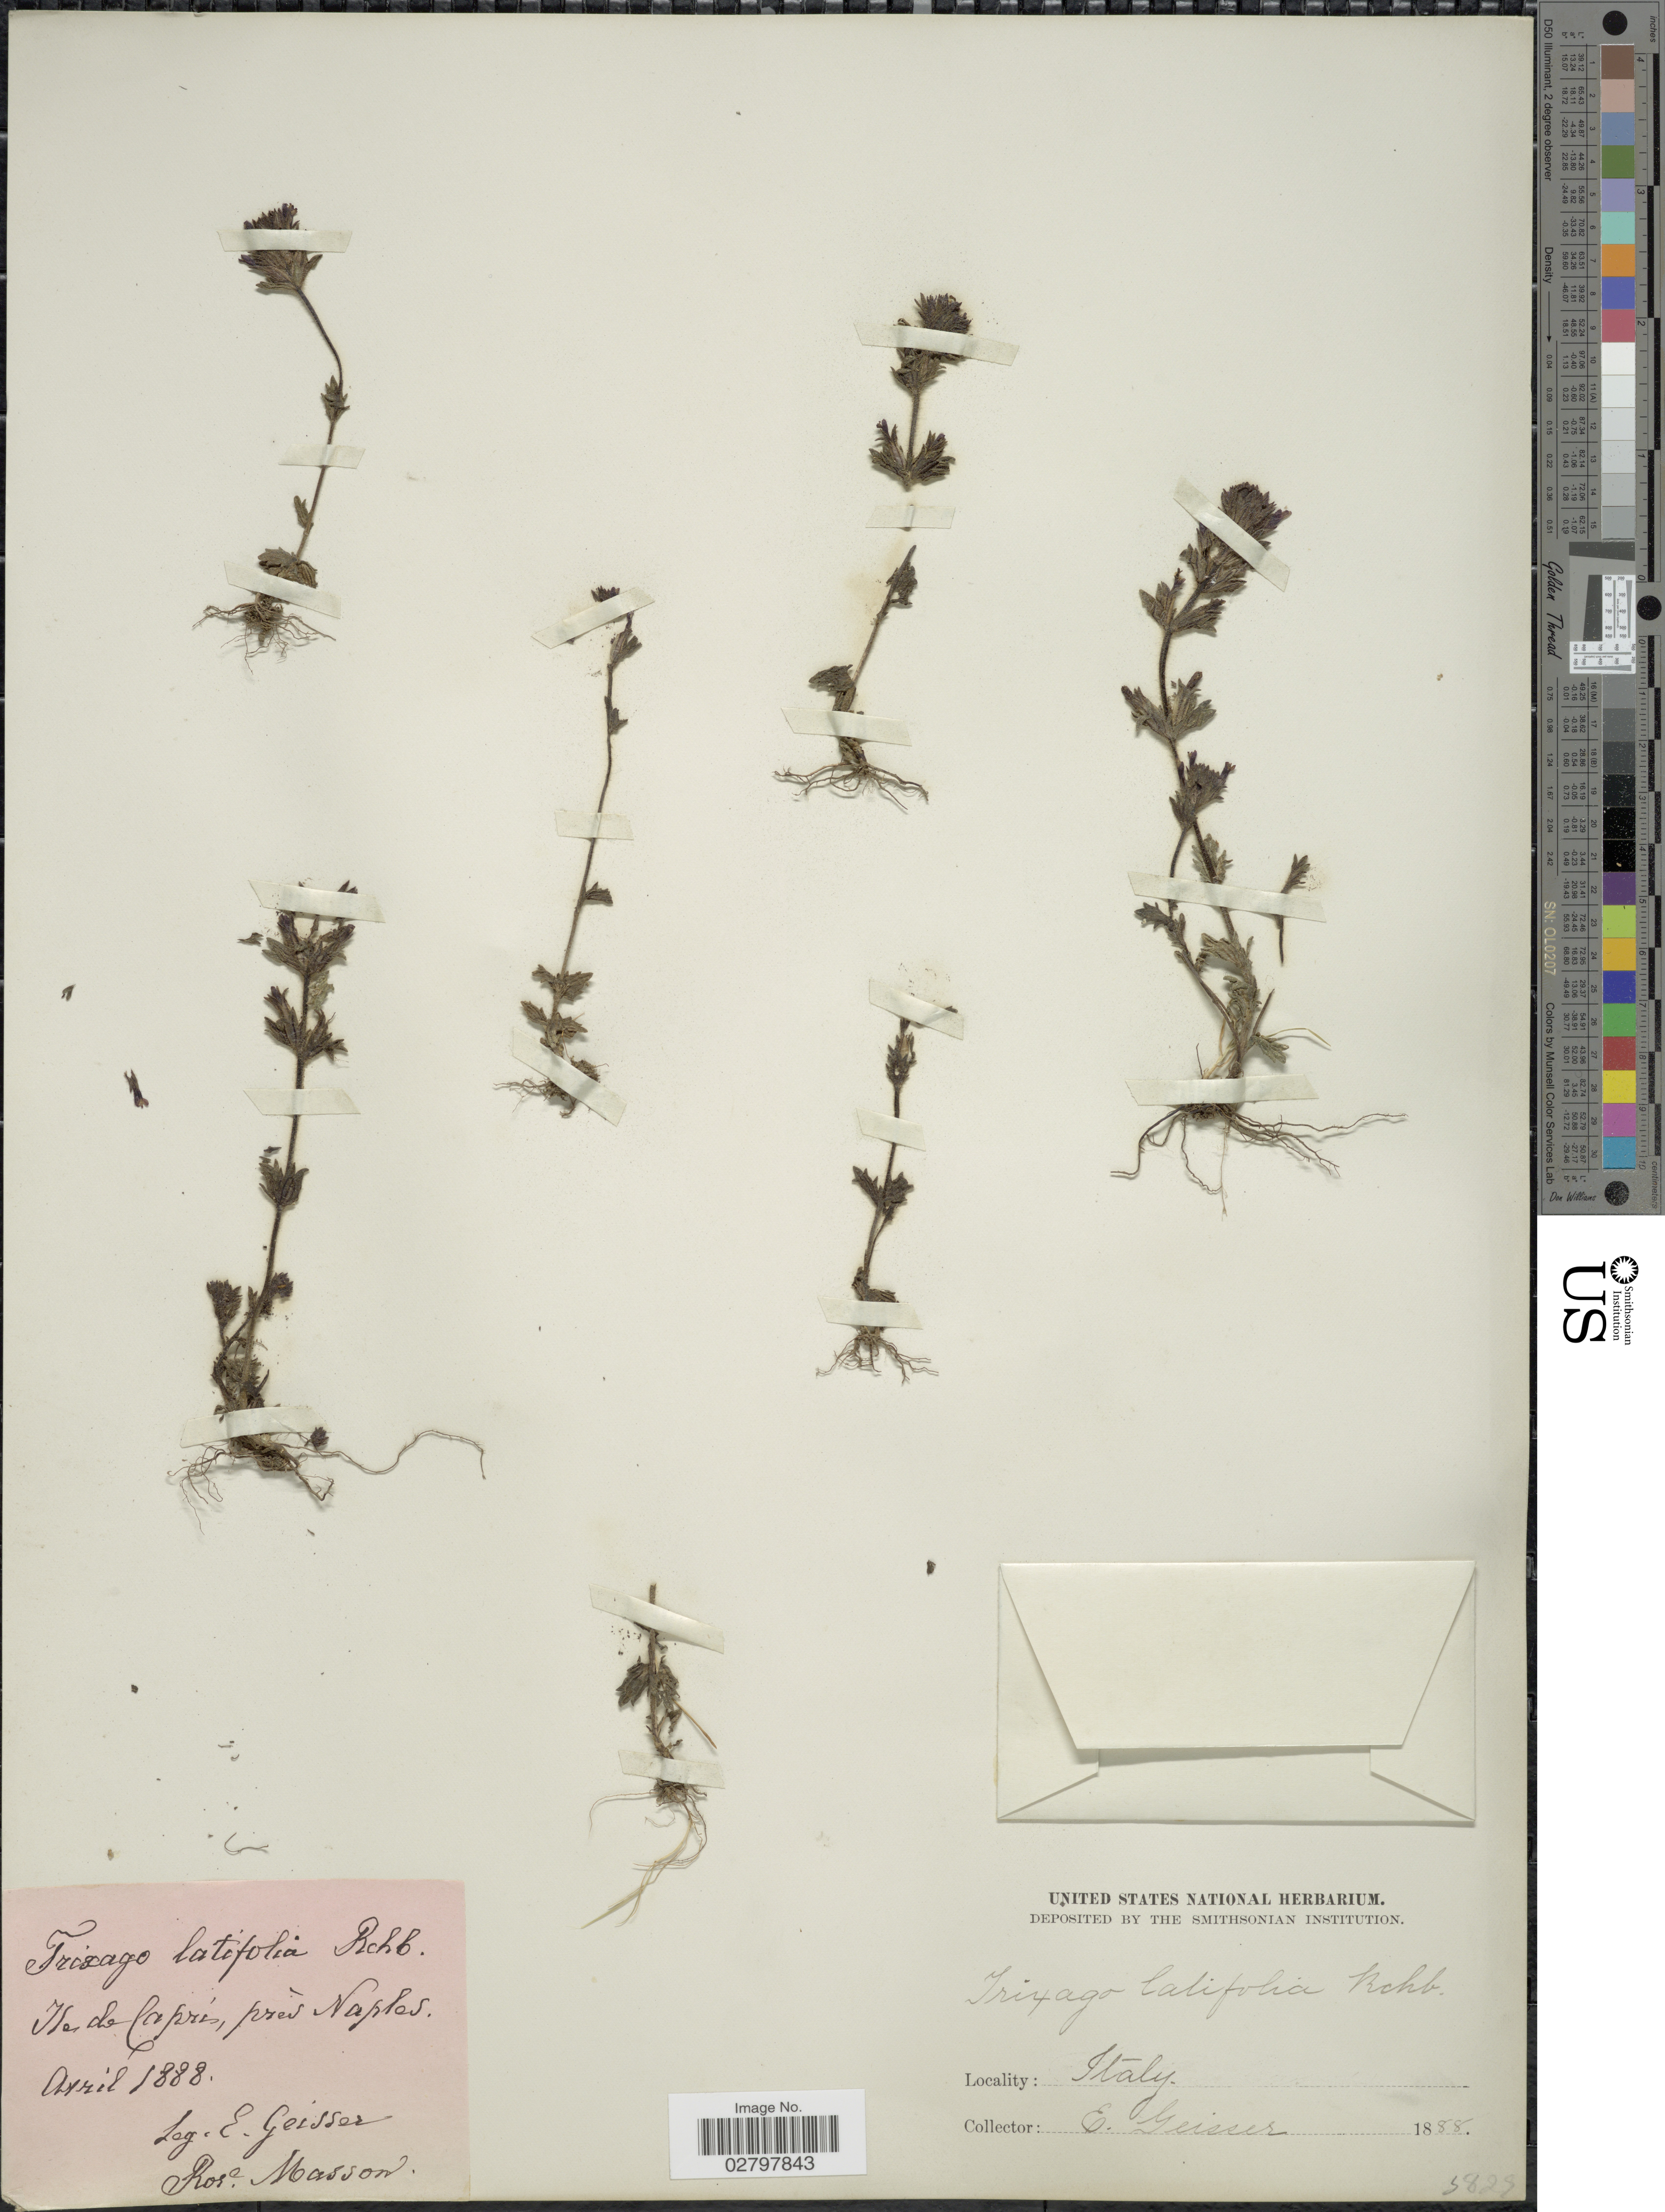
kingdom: Plantae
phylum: Tracheophyta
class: Magnoliopsida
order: Lamiales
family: Lamiaceae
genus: Stachys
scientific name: Stachys latifolia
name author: Aiton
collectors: E. Geisser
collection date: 1888-04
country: Italy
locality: Iles de Capris, prés Naples. [interpreted]